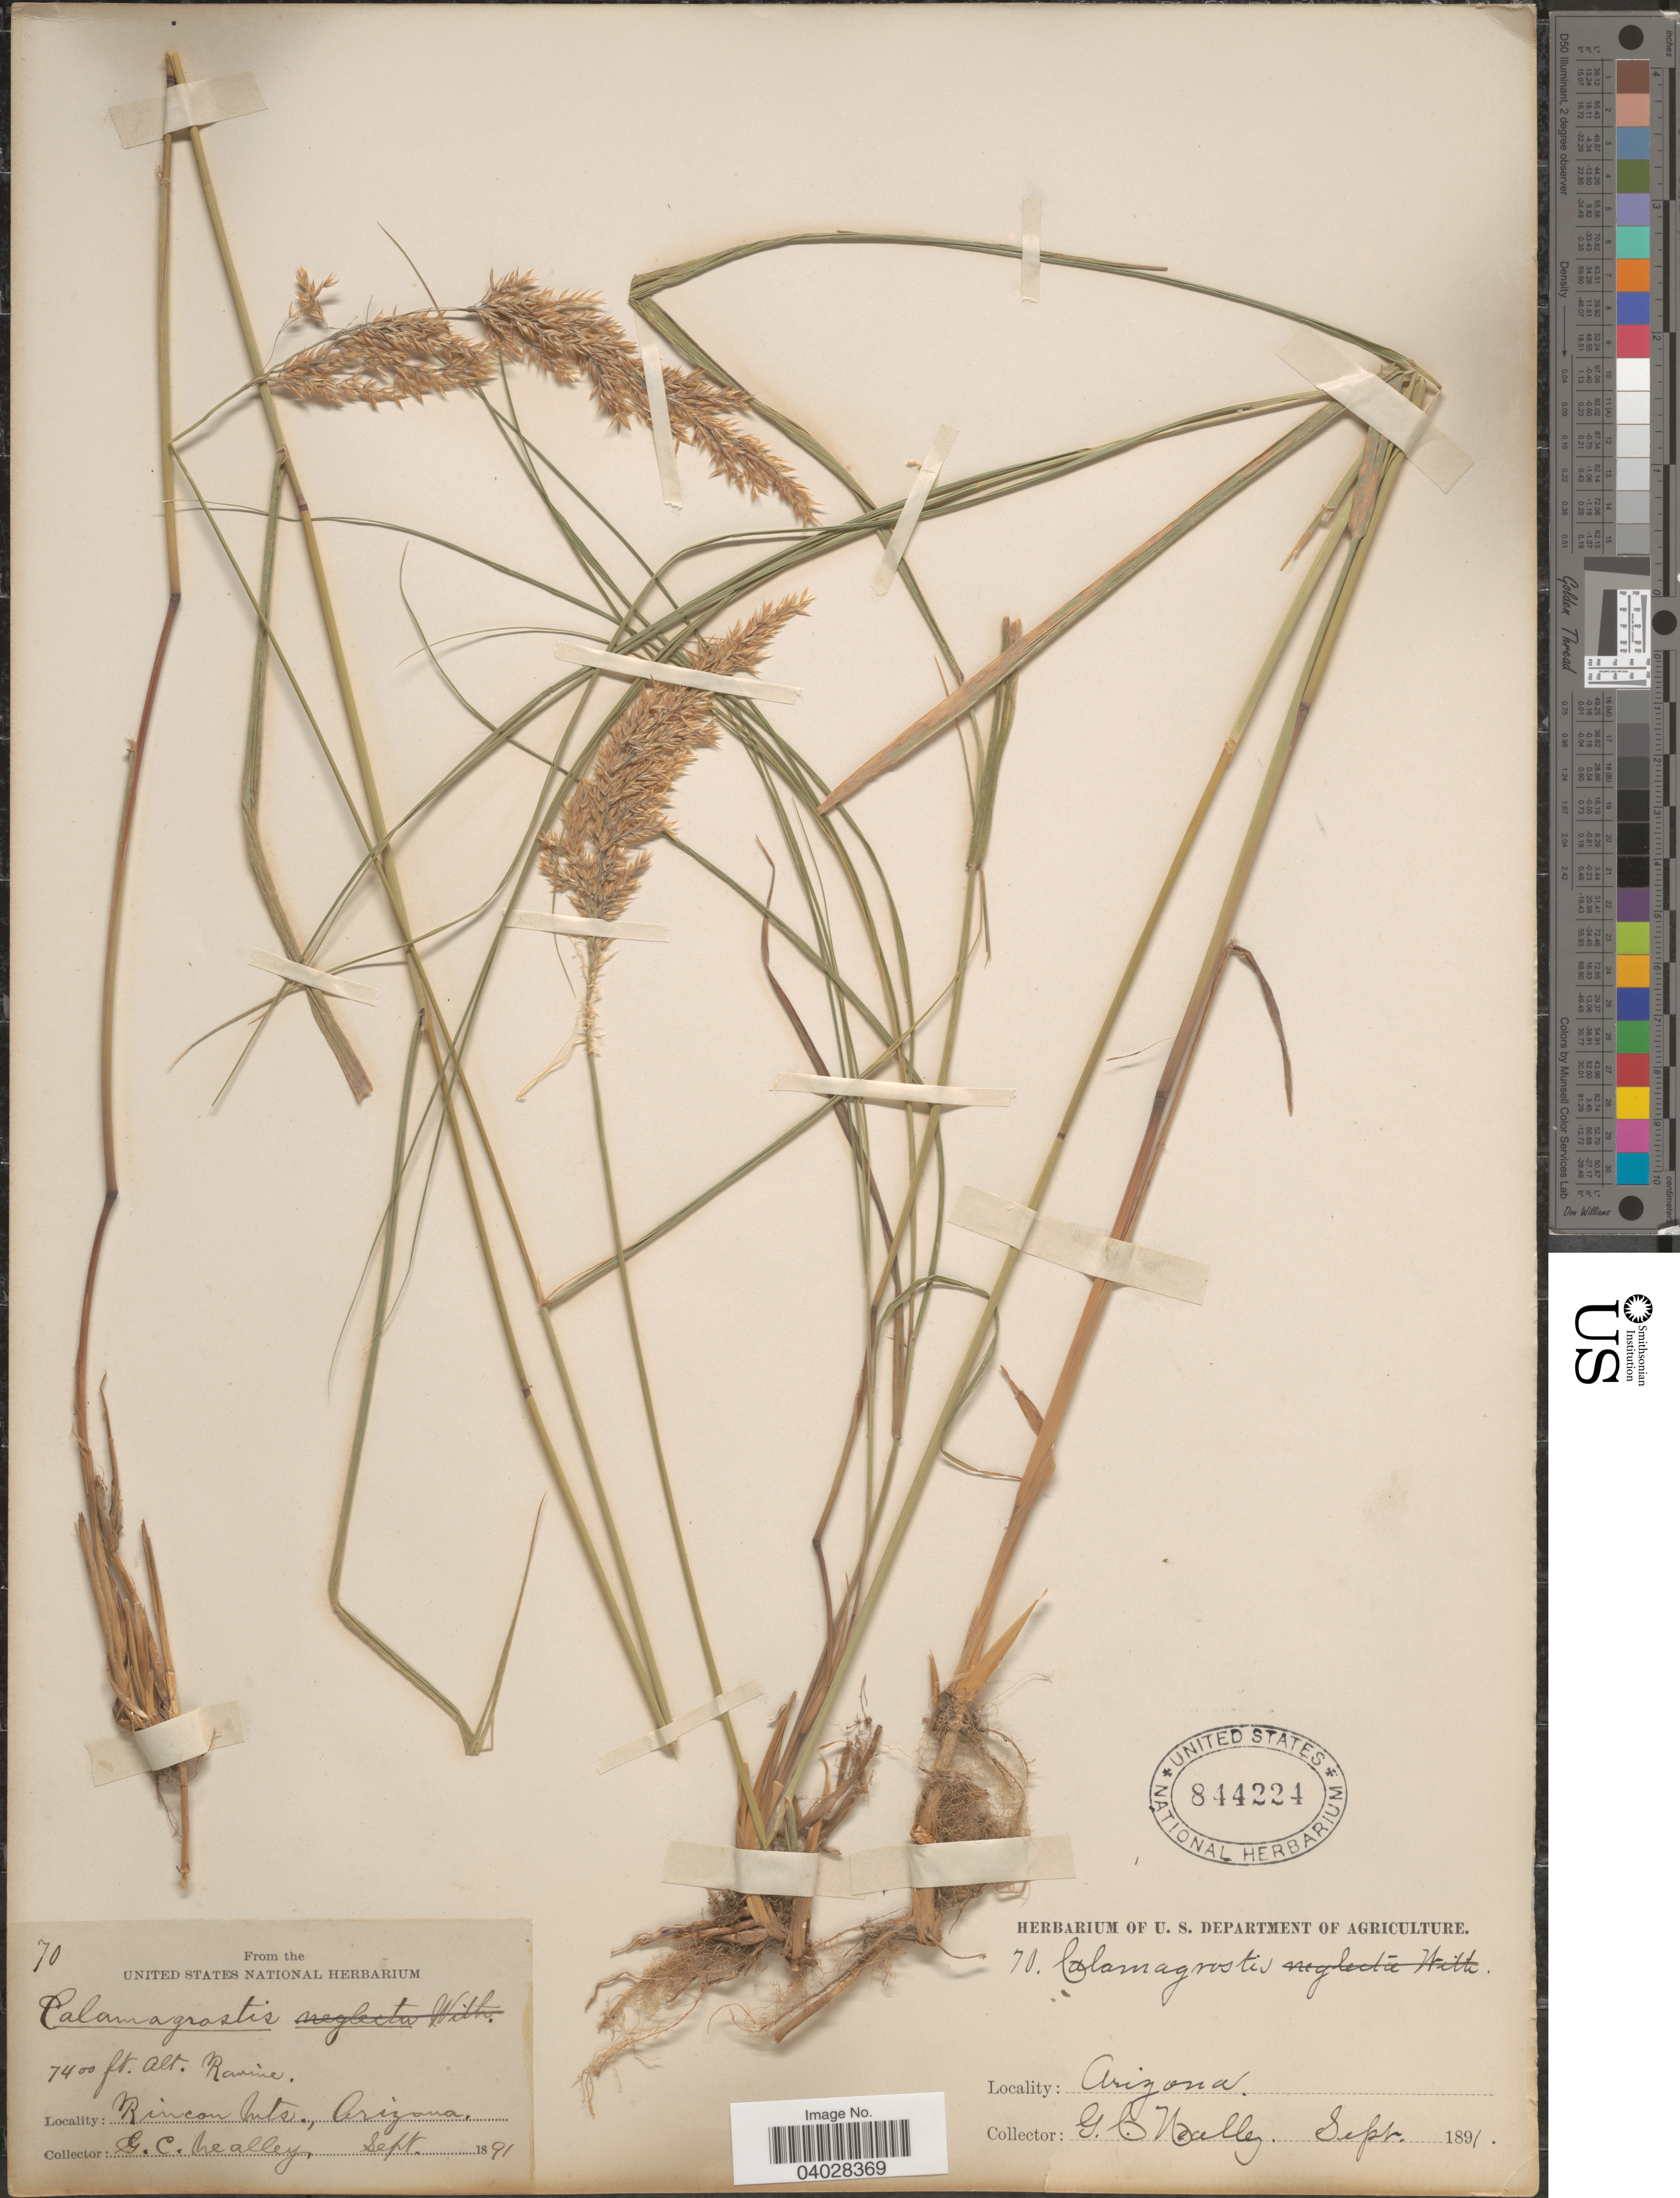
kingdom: Plantae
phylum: Tracheophyta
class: Liliopsida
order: Poales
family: Poaceae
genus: Calamagrostis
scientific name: Calamagrostis canadensis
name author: (Michx.) P. Beauv.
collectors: G. Neally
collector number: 70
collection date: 1891-09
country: United States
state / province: Arizona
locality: Ravine. Rincon mts.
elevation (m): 2256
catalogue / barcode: US 844224